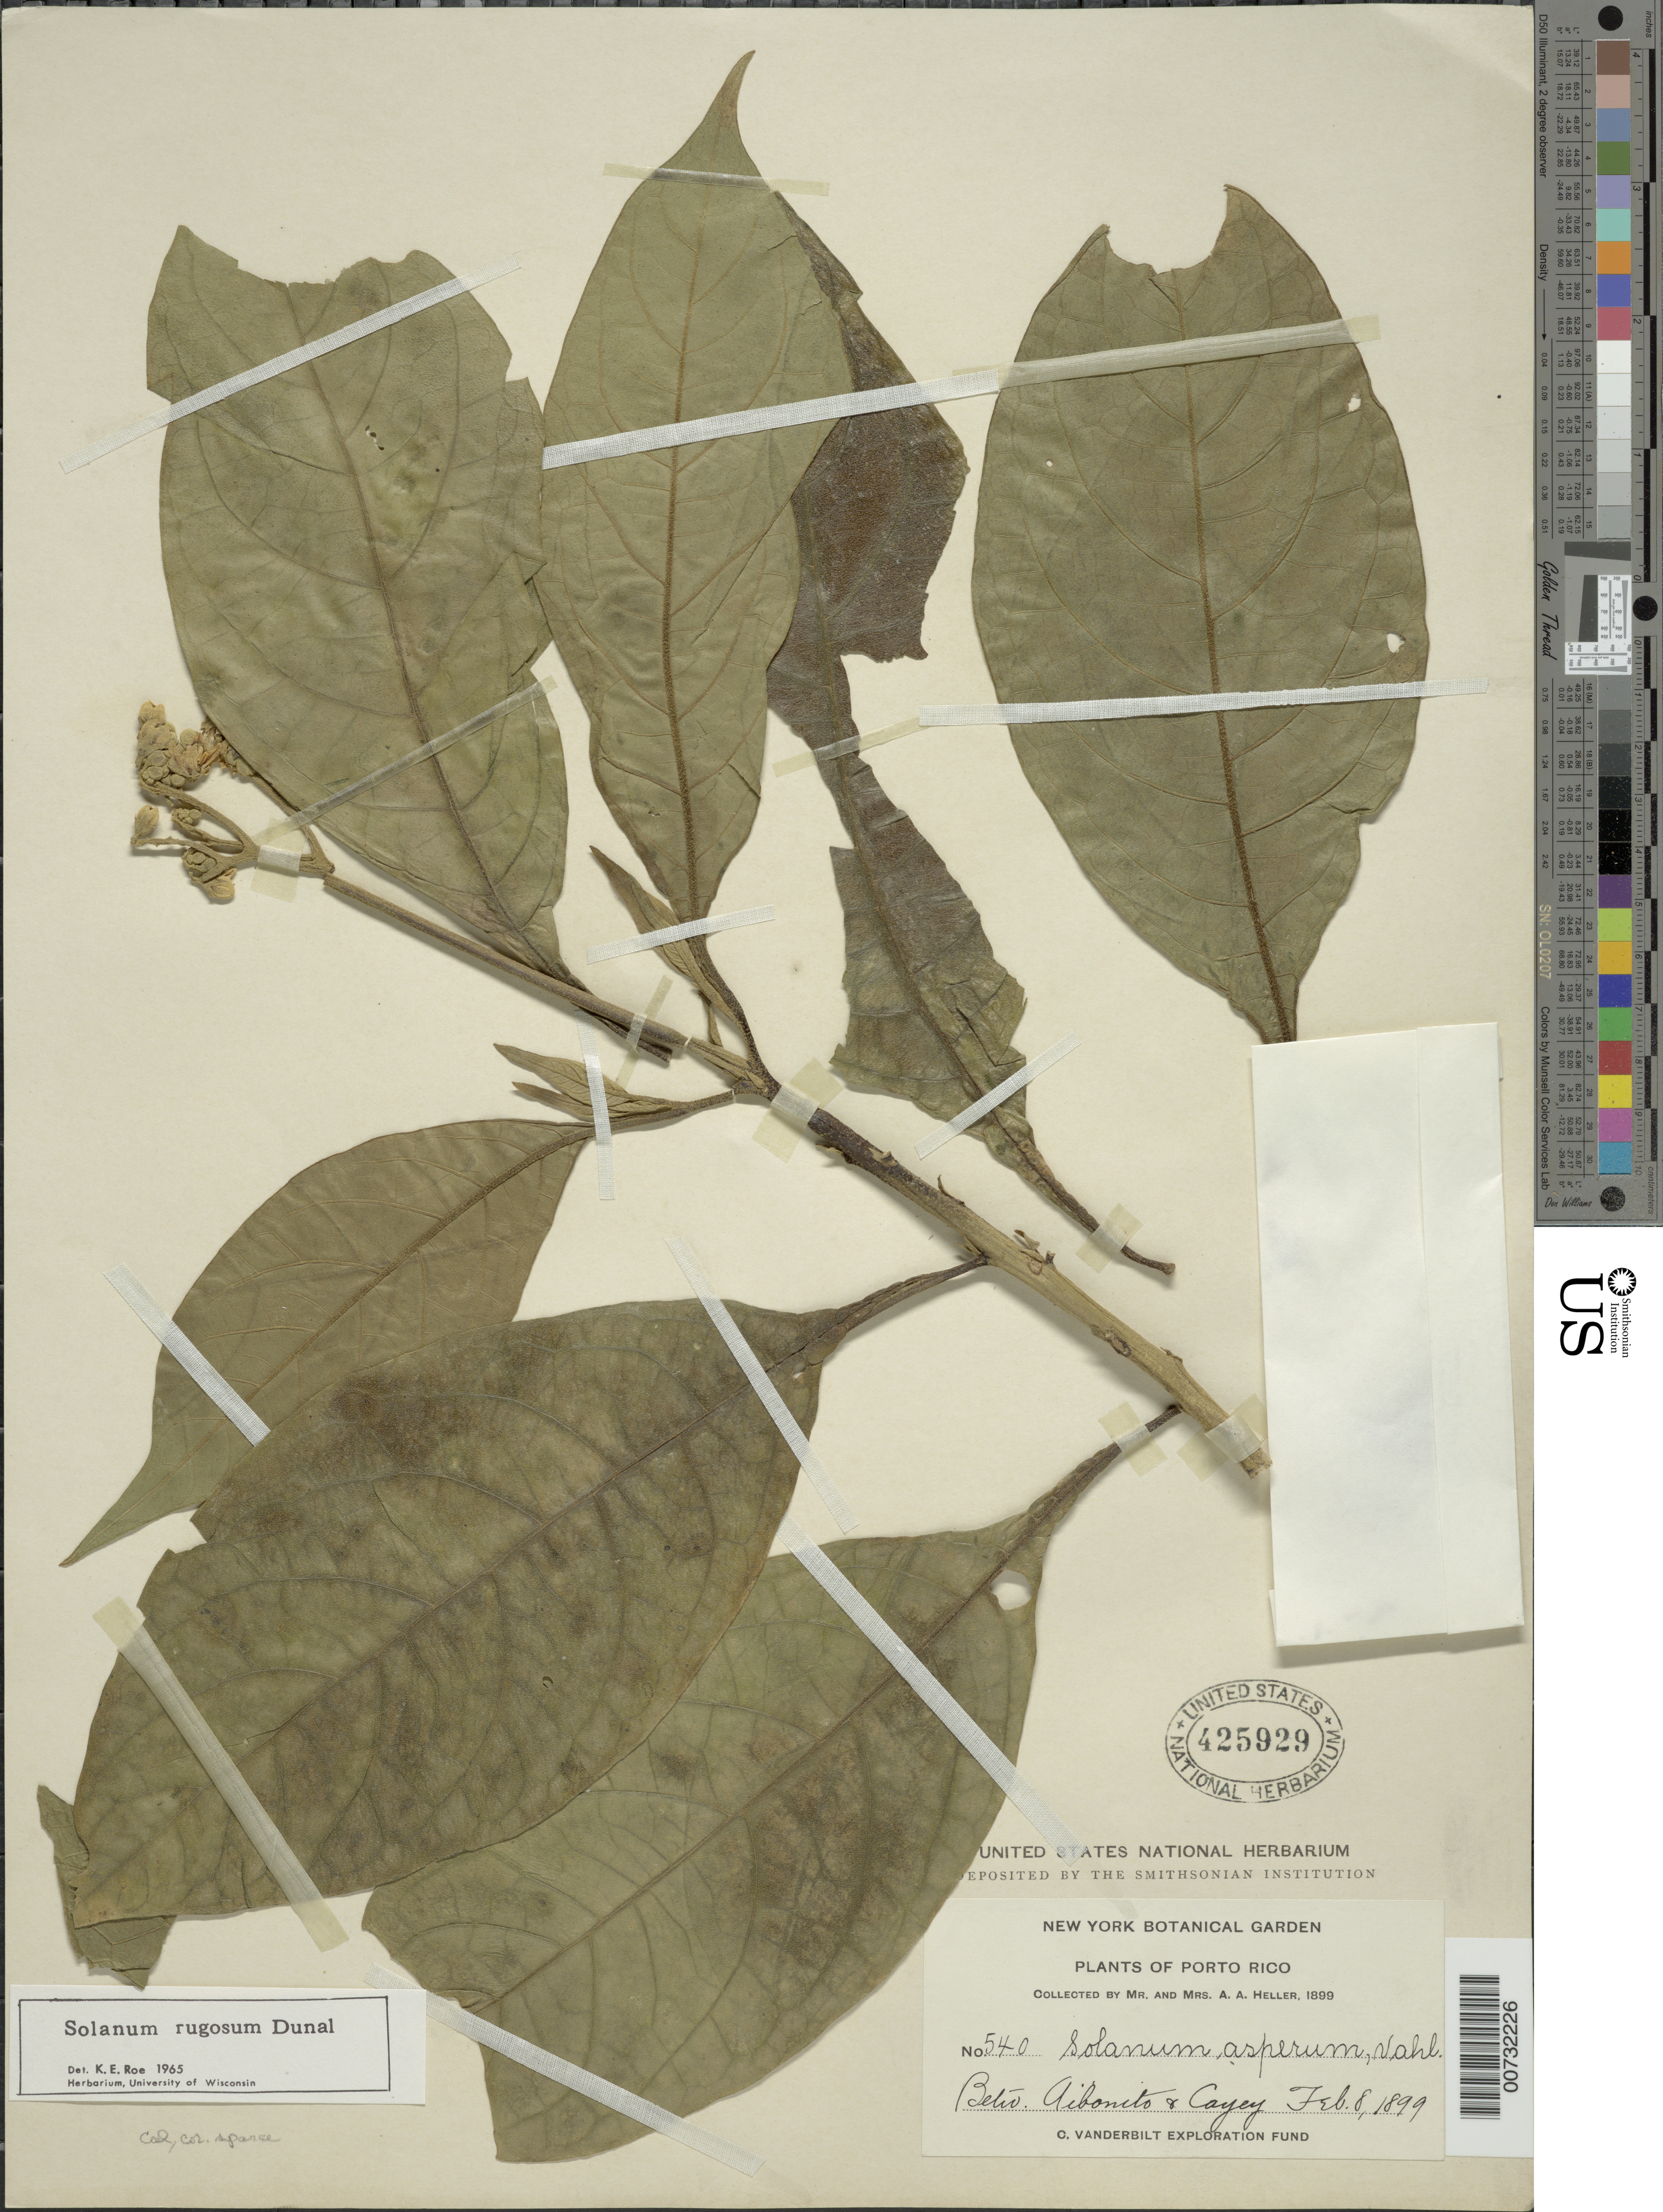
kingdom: Plantae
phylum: Tracheophyta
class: Magnoliopsida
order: Solanales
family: Solanaceae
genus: Solanum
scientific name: Solanum rugosum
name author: Dunal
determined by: Roe, K. E.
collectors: A. A. Heller & E. G. Heller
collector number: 540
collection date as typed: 08 Feb 1899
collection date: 1899-02-08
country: Puerto Rico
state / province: Abonito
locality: Aibonito to Cayey, btw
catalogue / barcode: US 425929